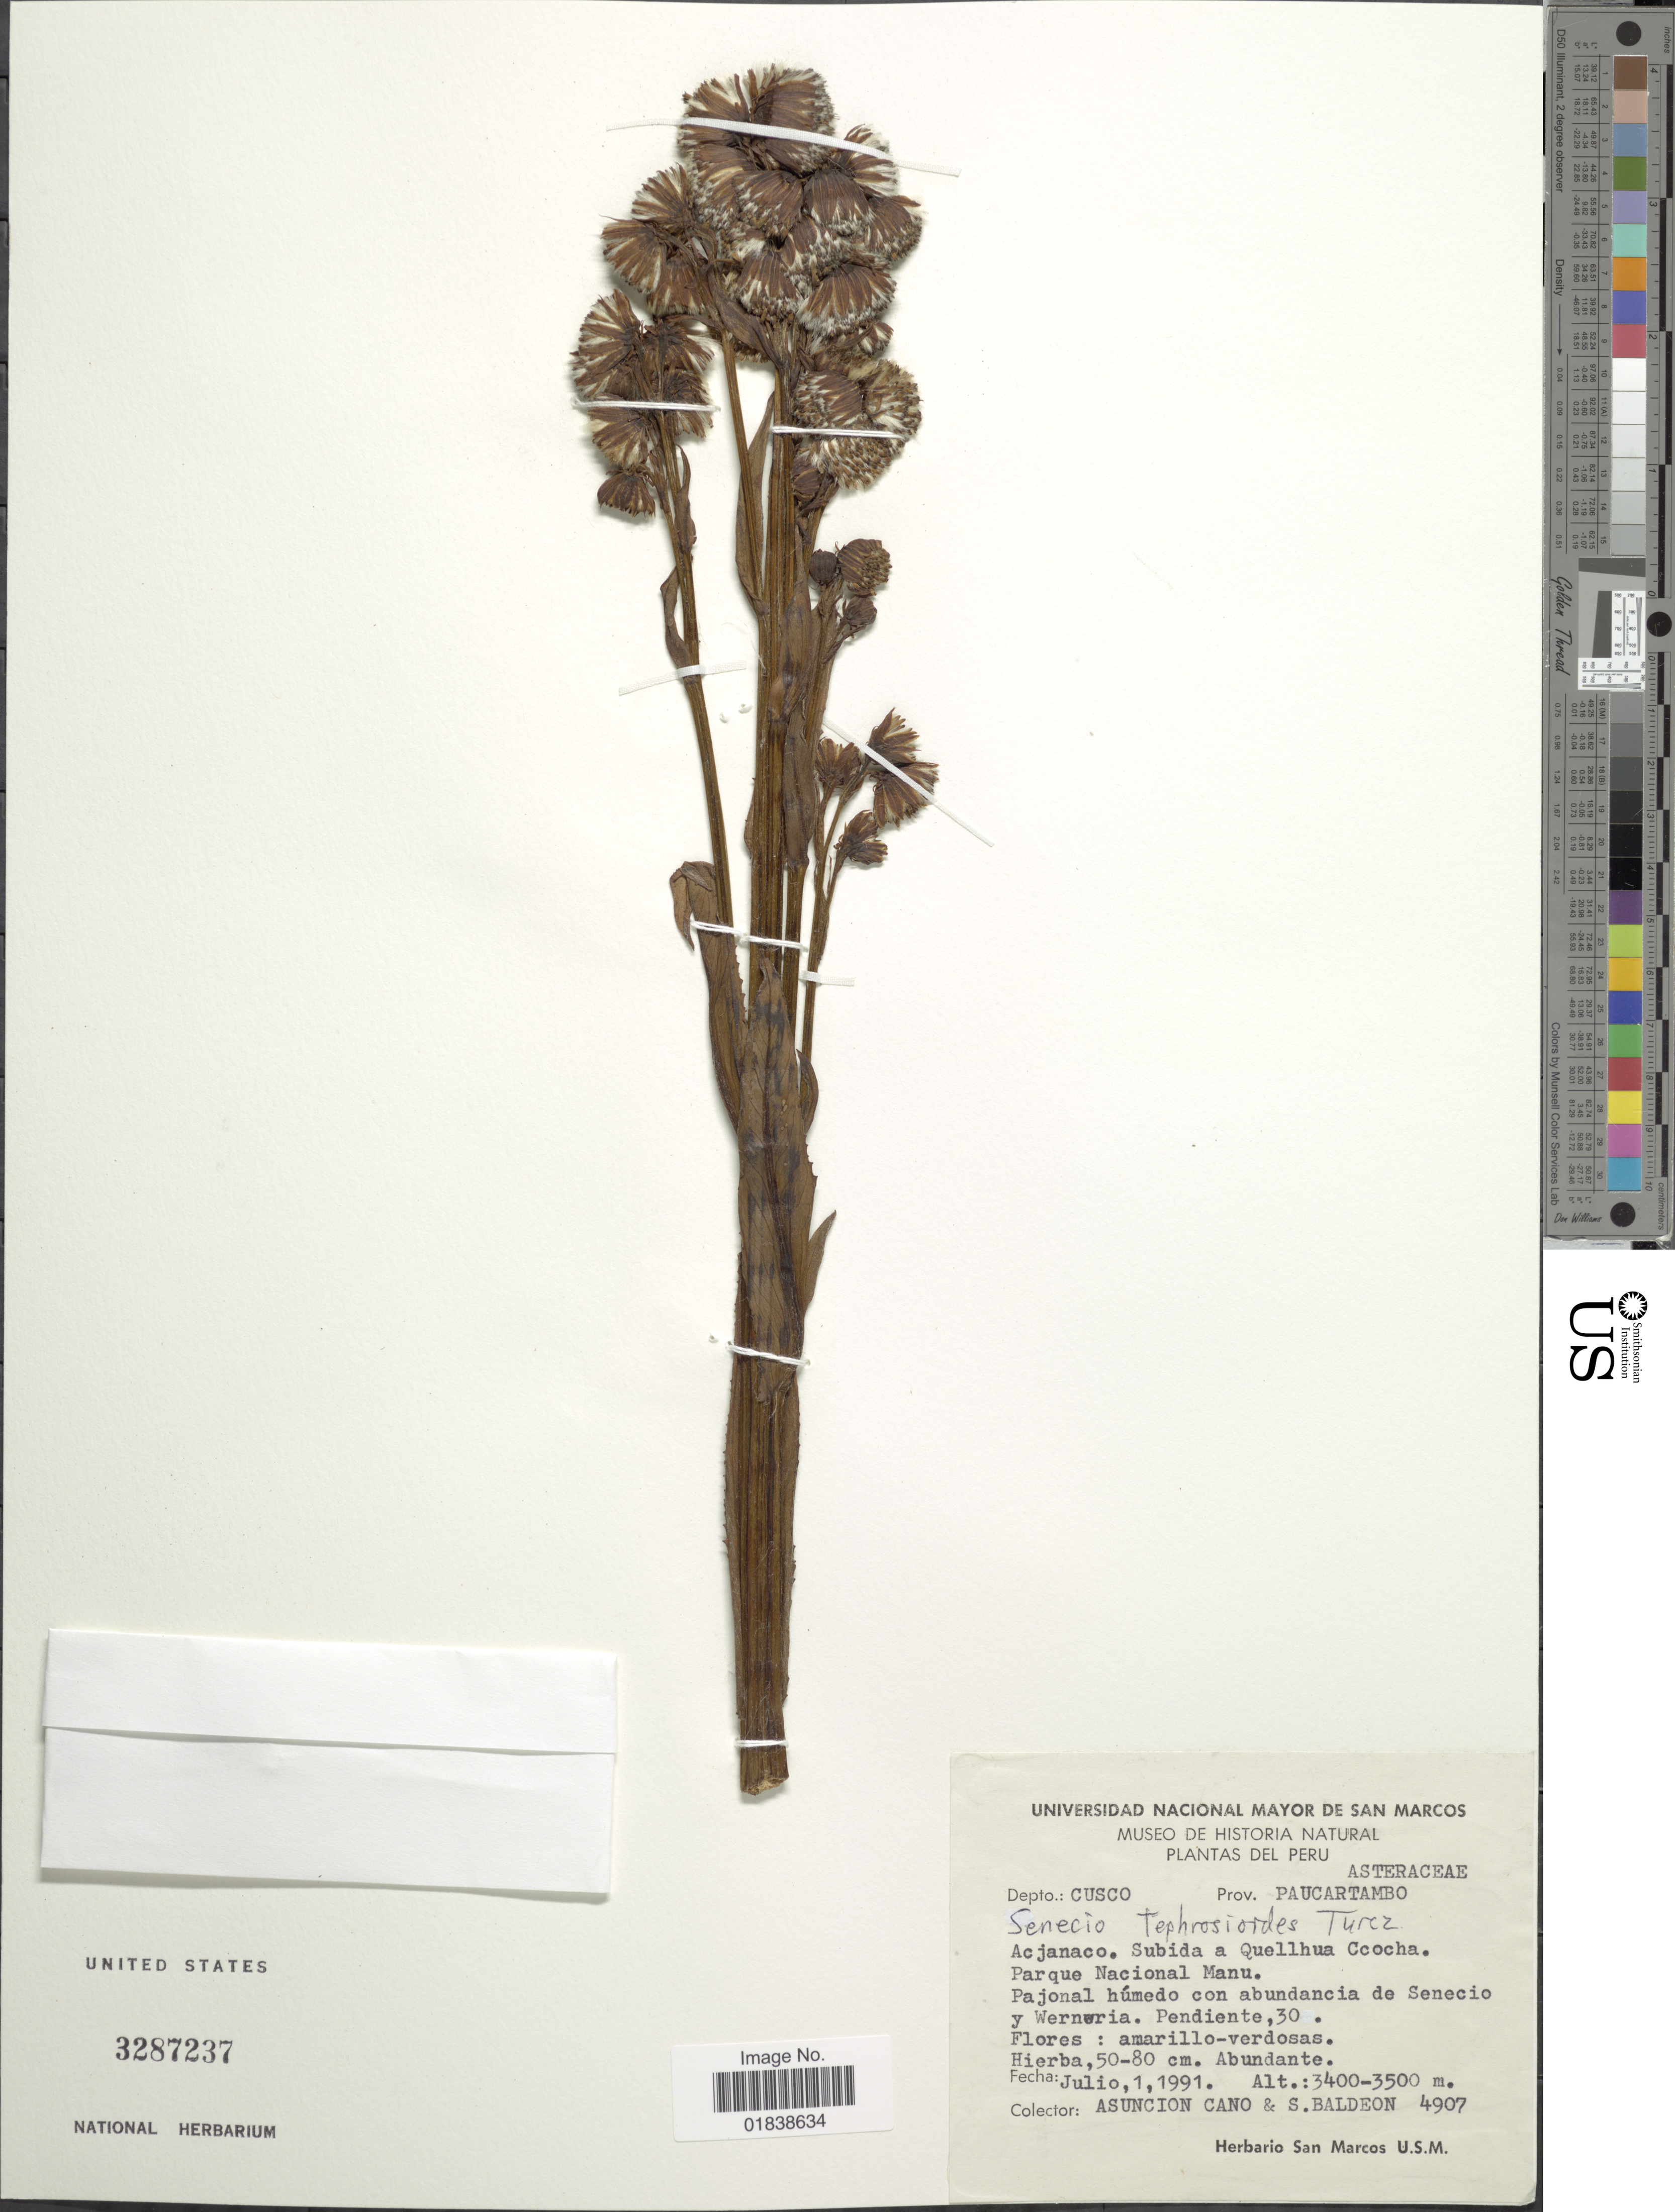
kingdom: Plantae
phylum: Tracheophyta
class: Magnoliopsida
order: Asterales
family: Asteraceae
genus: Senecio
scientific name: Senecio tephrosioides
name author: Turcz.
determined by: Salomon, Luciana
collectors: A. Cano & S. Baldeon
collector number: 4907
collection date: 1991-07-01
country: Peru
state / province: Cusco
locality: Prov. Paucartambo, Acjanaco, subida a Quellhua Ccocha, Parque Nacional Manu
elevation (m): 3400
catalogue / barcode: US 3287237